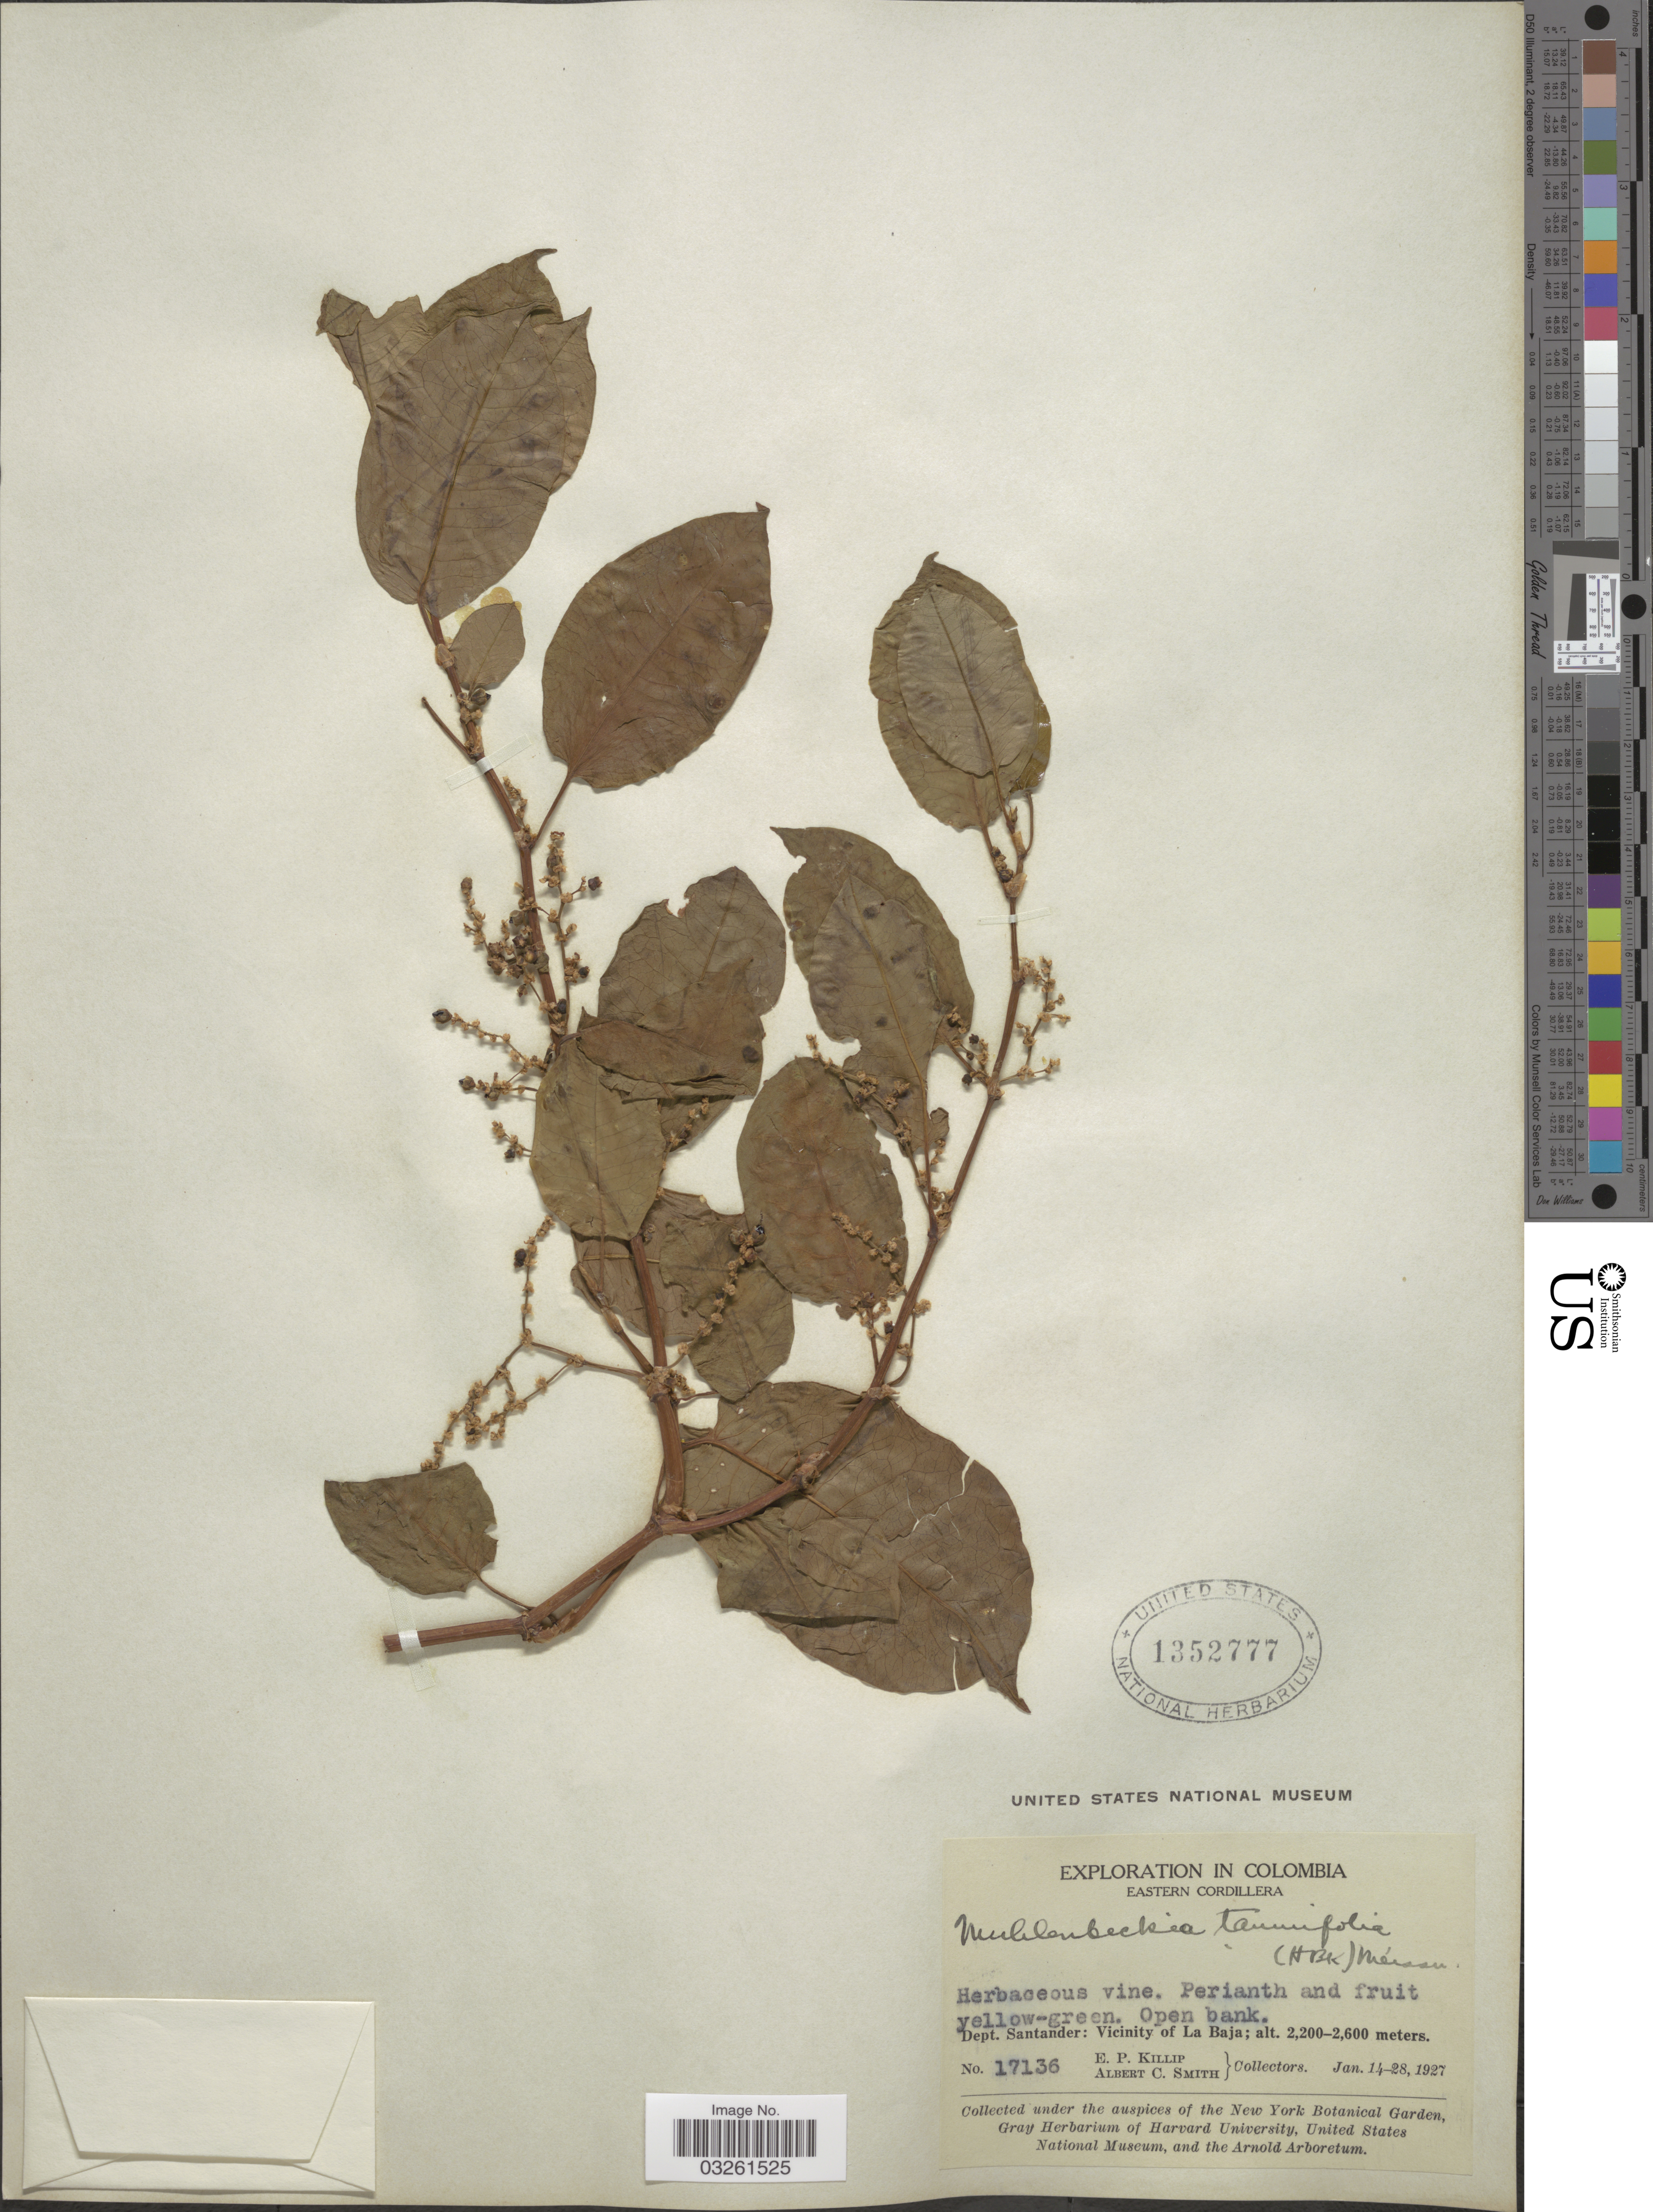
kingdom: Plantae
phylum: Tracheophyta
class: Magnoliopsida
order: Caryophyllales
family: Polygonaceae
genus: Muehlenbeckia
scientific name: Muehlenbeckia tamnifolia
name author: (Kunth) Meisn.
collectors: E. P. Killip & A. C. Smith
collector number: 17136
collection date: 1927-01-14/1927-01-28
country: Colombia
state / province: Santander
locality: Eastern Cordillera, Dept. Santander: Vicinity of La Baja.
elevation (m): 2200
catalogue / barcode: US 1352777